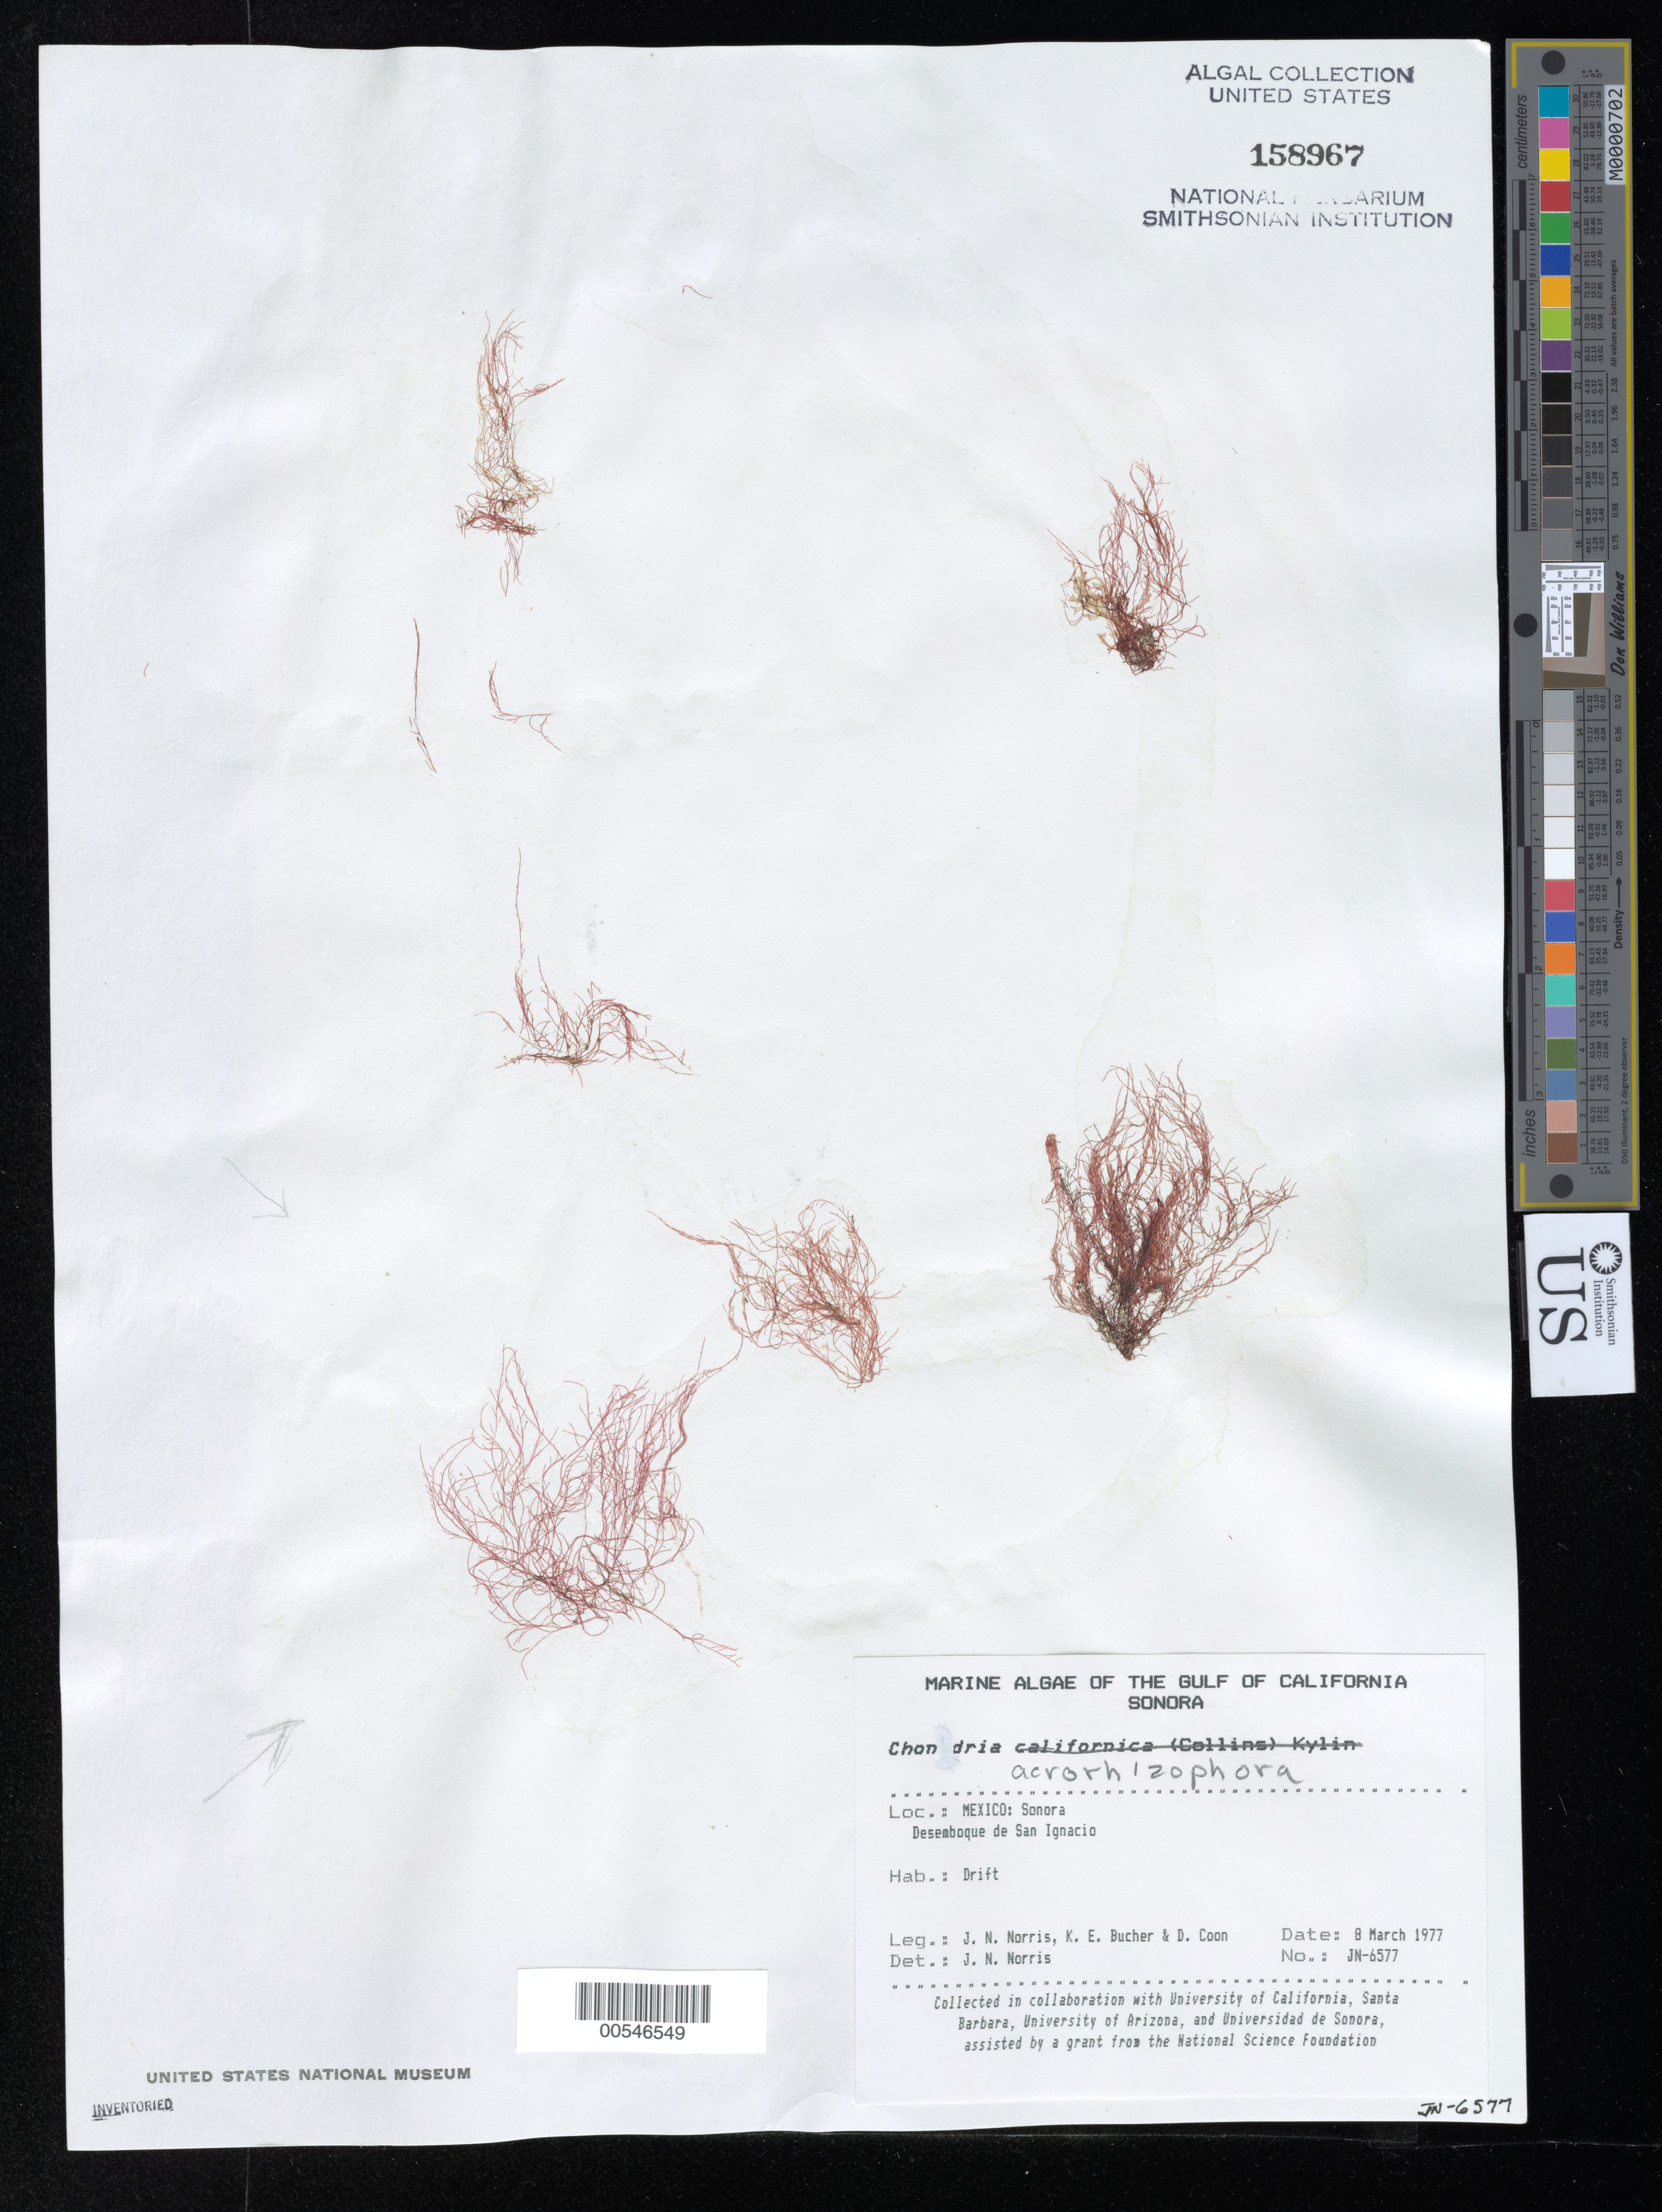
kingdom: Plantae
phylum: Rhodophyta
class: Florideophyceae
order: Ceramiales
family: Rhodomelaceae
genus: Chondria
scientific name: Chondria acrorhizophora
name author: Setch. & N.L. Gardner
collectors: J. N. Norris, K. E. Bucher & D. Coon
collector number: JN-6577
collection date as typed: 08 Mar 1977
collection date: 1977-03-08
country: Mexico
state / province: Sonora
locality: Desemboque de San Ignacio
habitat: Drift.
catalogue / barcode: US 158967